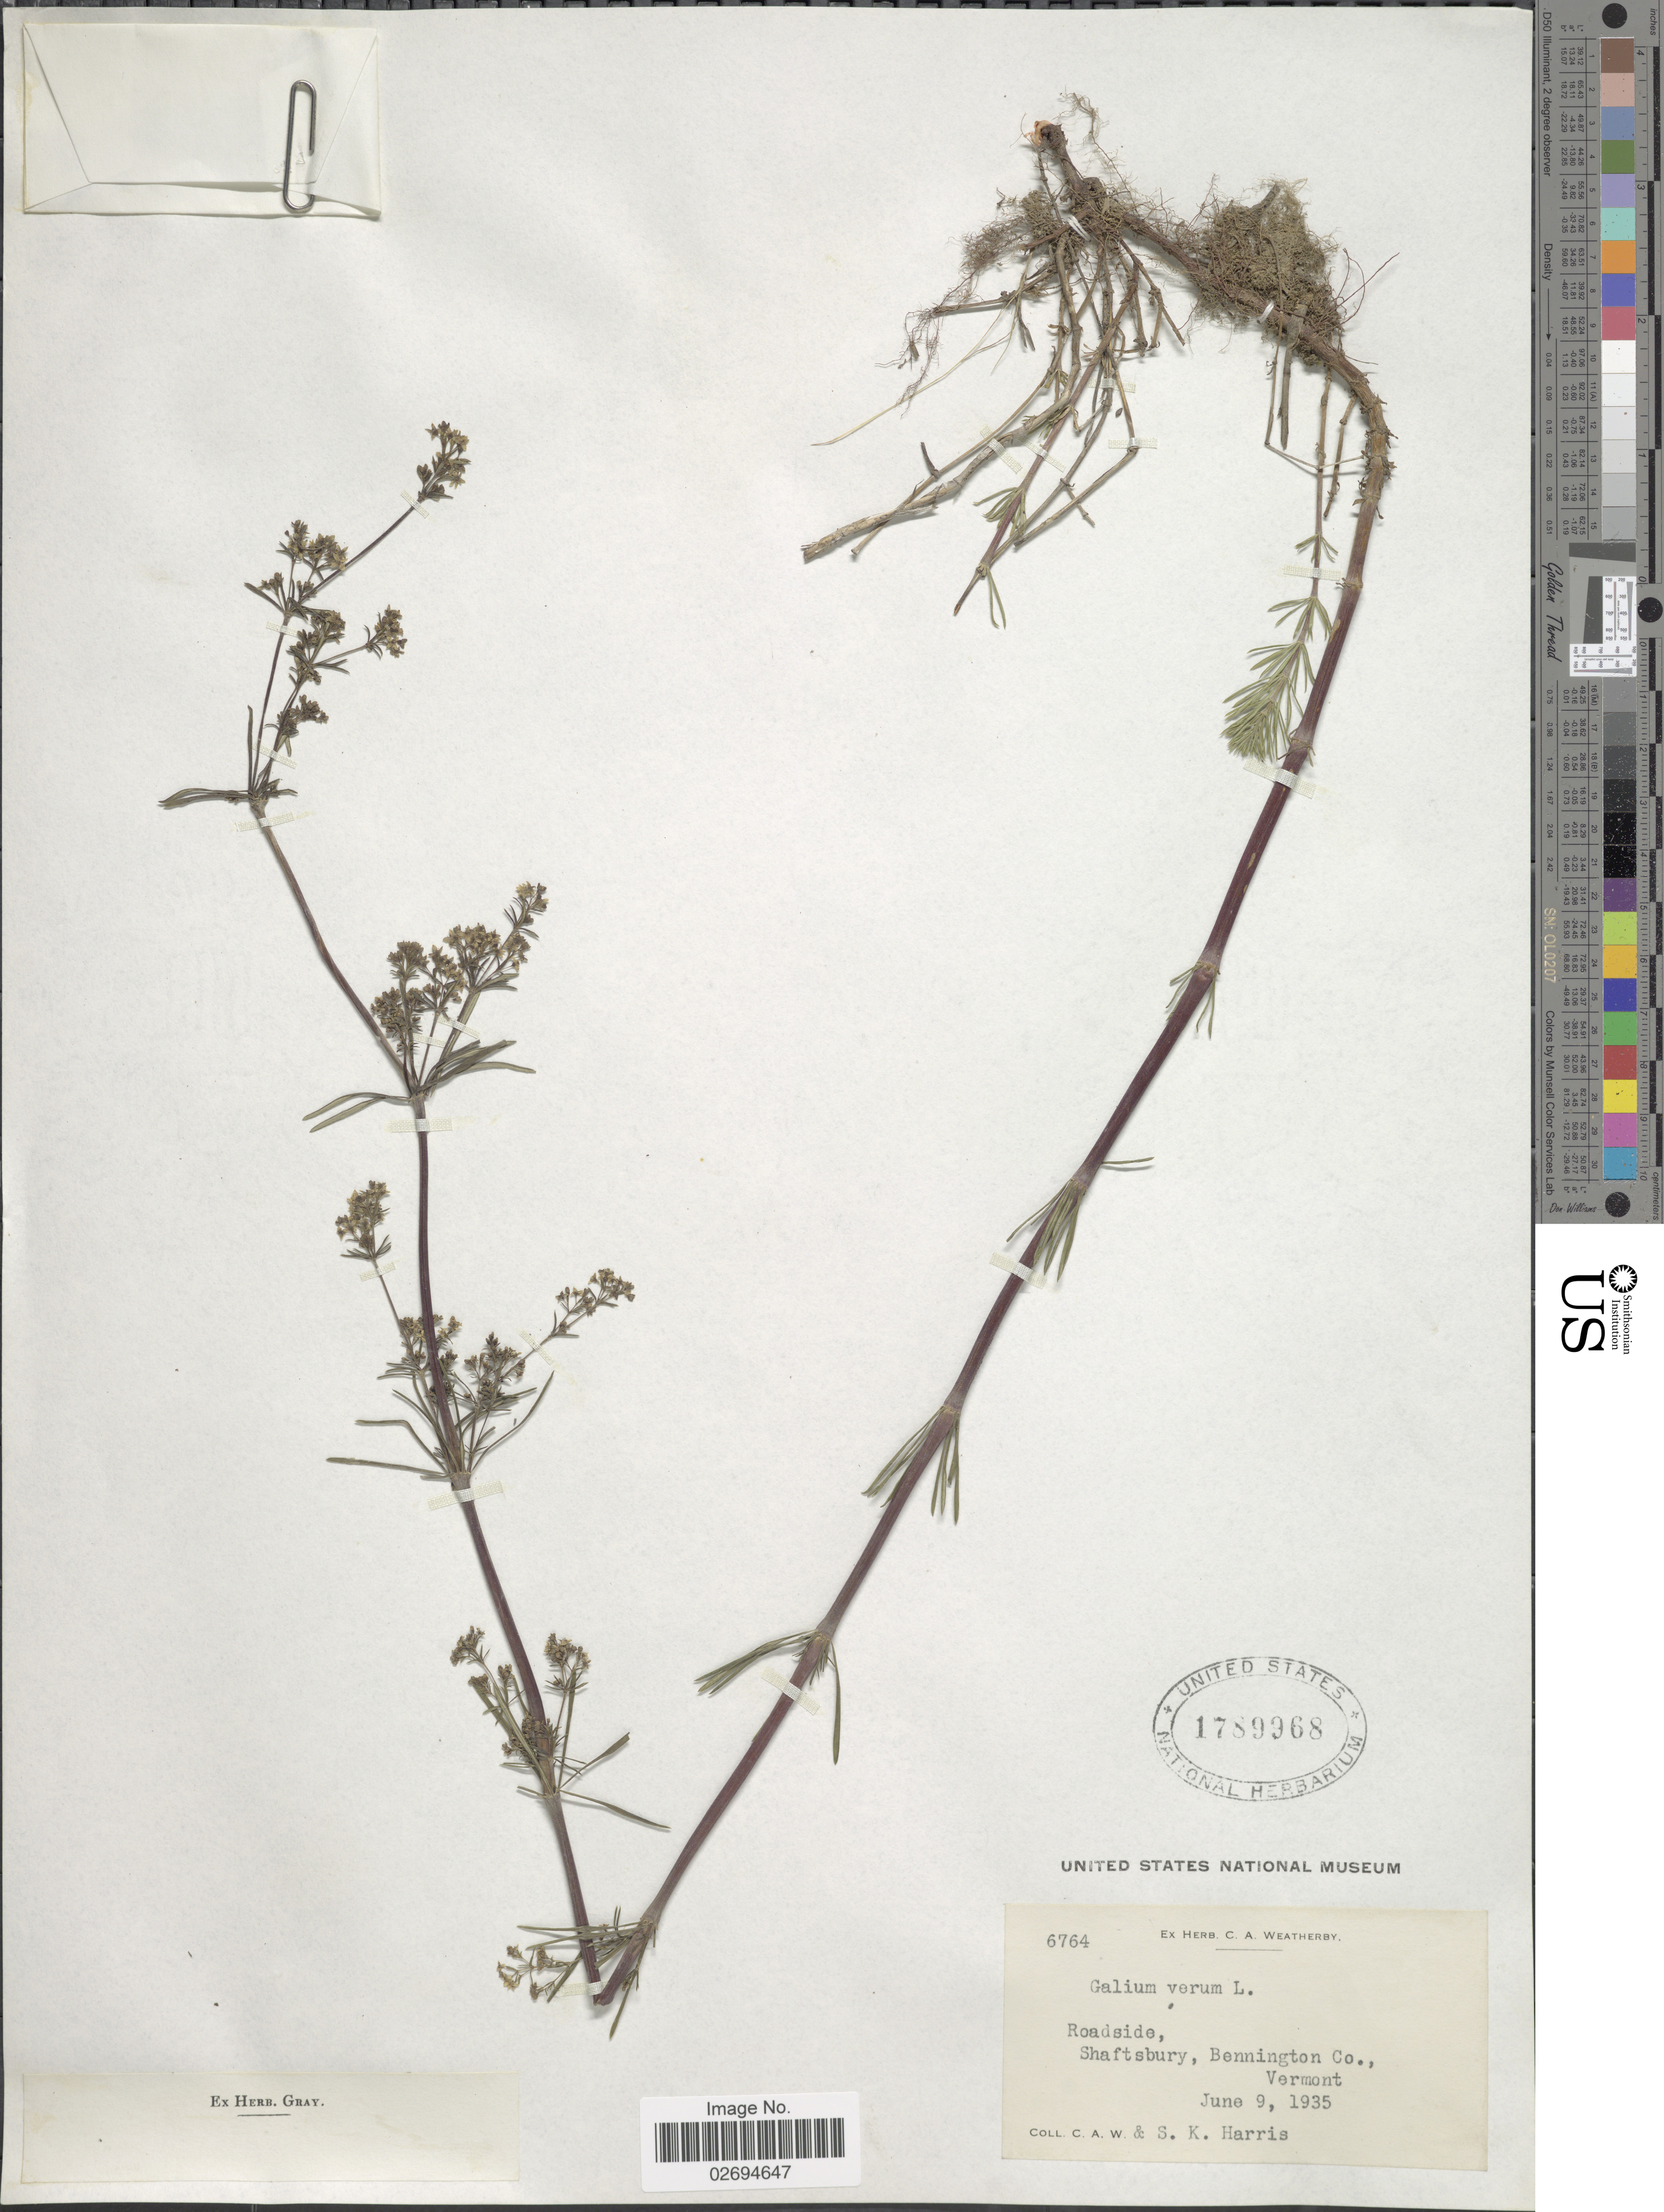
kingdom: Plantae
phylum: Tracheophyta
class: Magnoliopsida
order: Gentianales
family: Rubiaceae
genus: Galium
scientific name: Galium verum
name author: L.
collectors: C. Harris & S. K. Harris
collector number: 6764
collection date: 1935-06-09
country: United States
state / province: Vermont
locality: Roadside, Shaftsbury, Bennington Co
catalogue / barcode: US 1789968